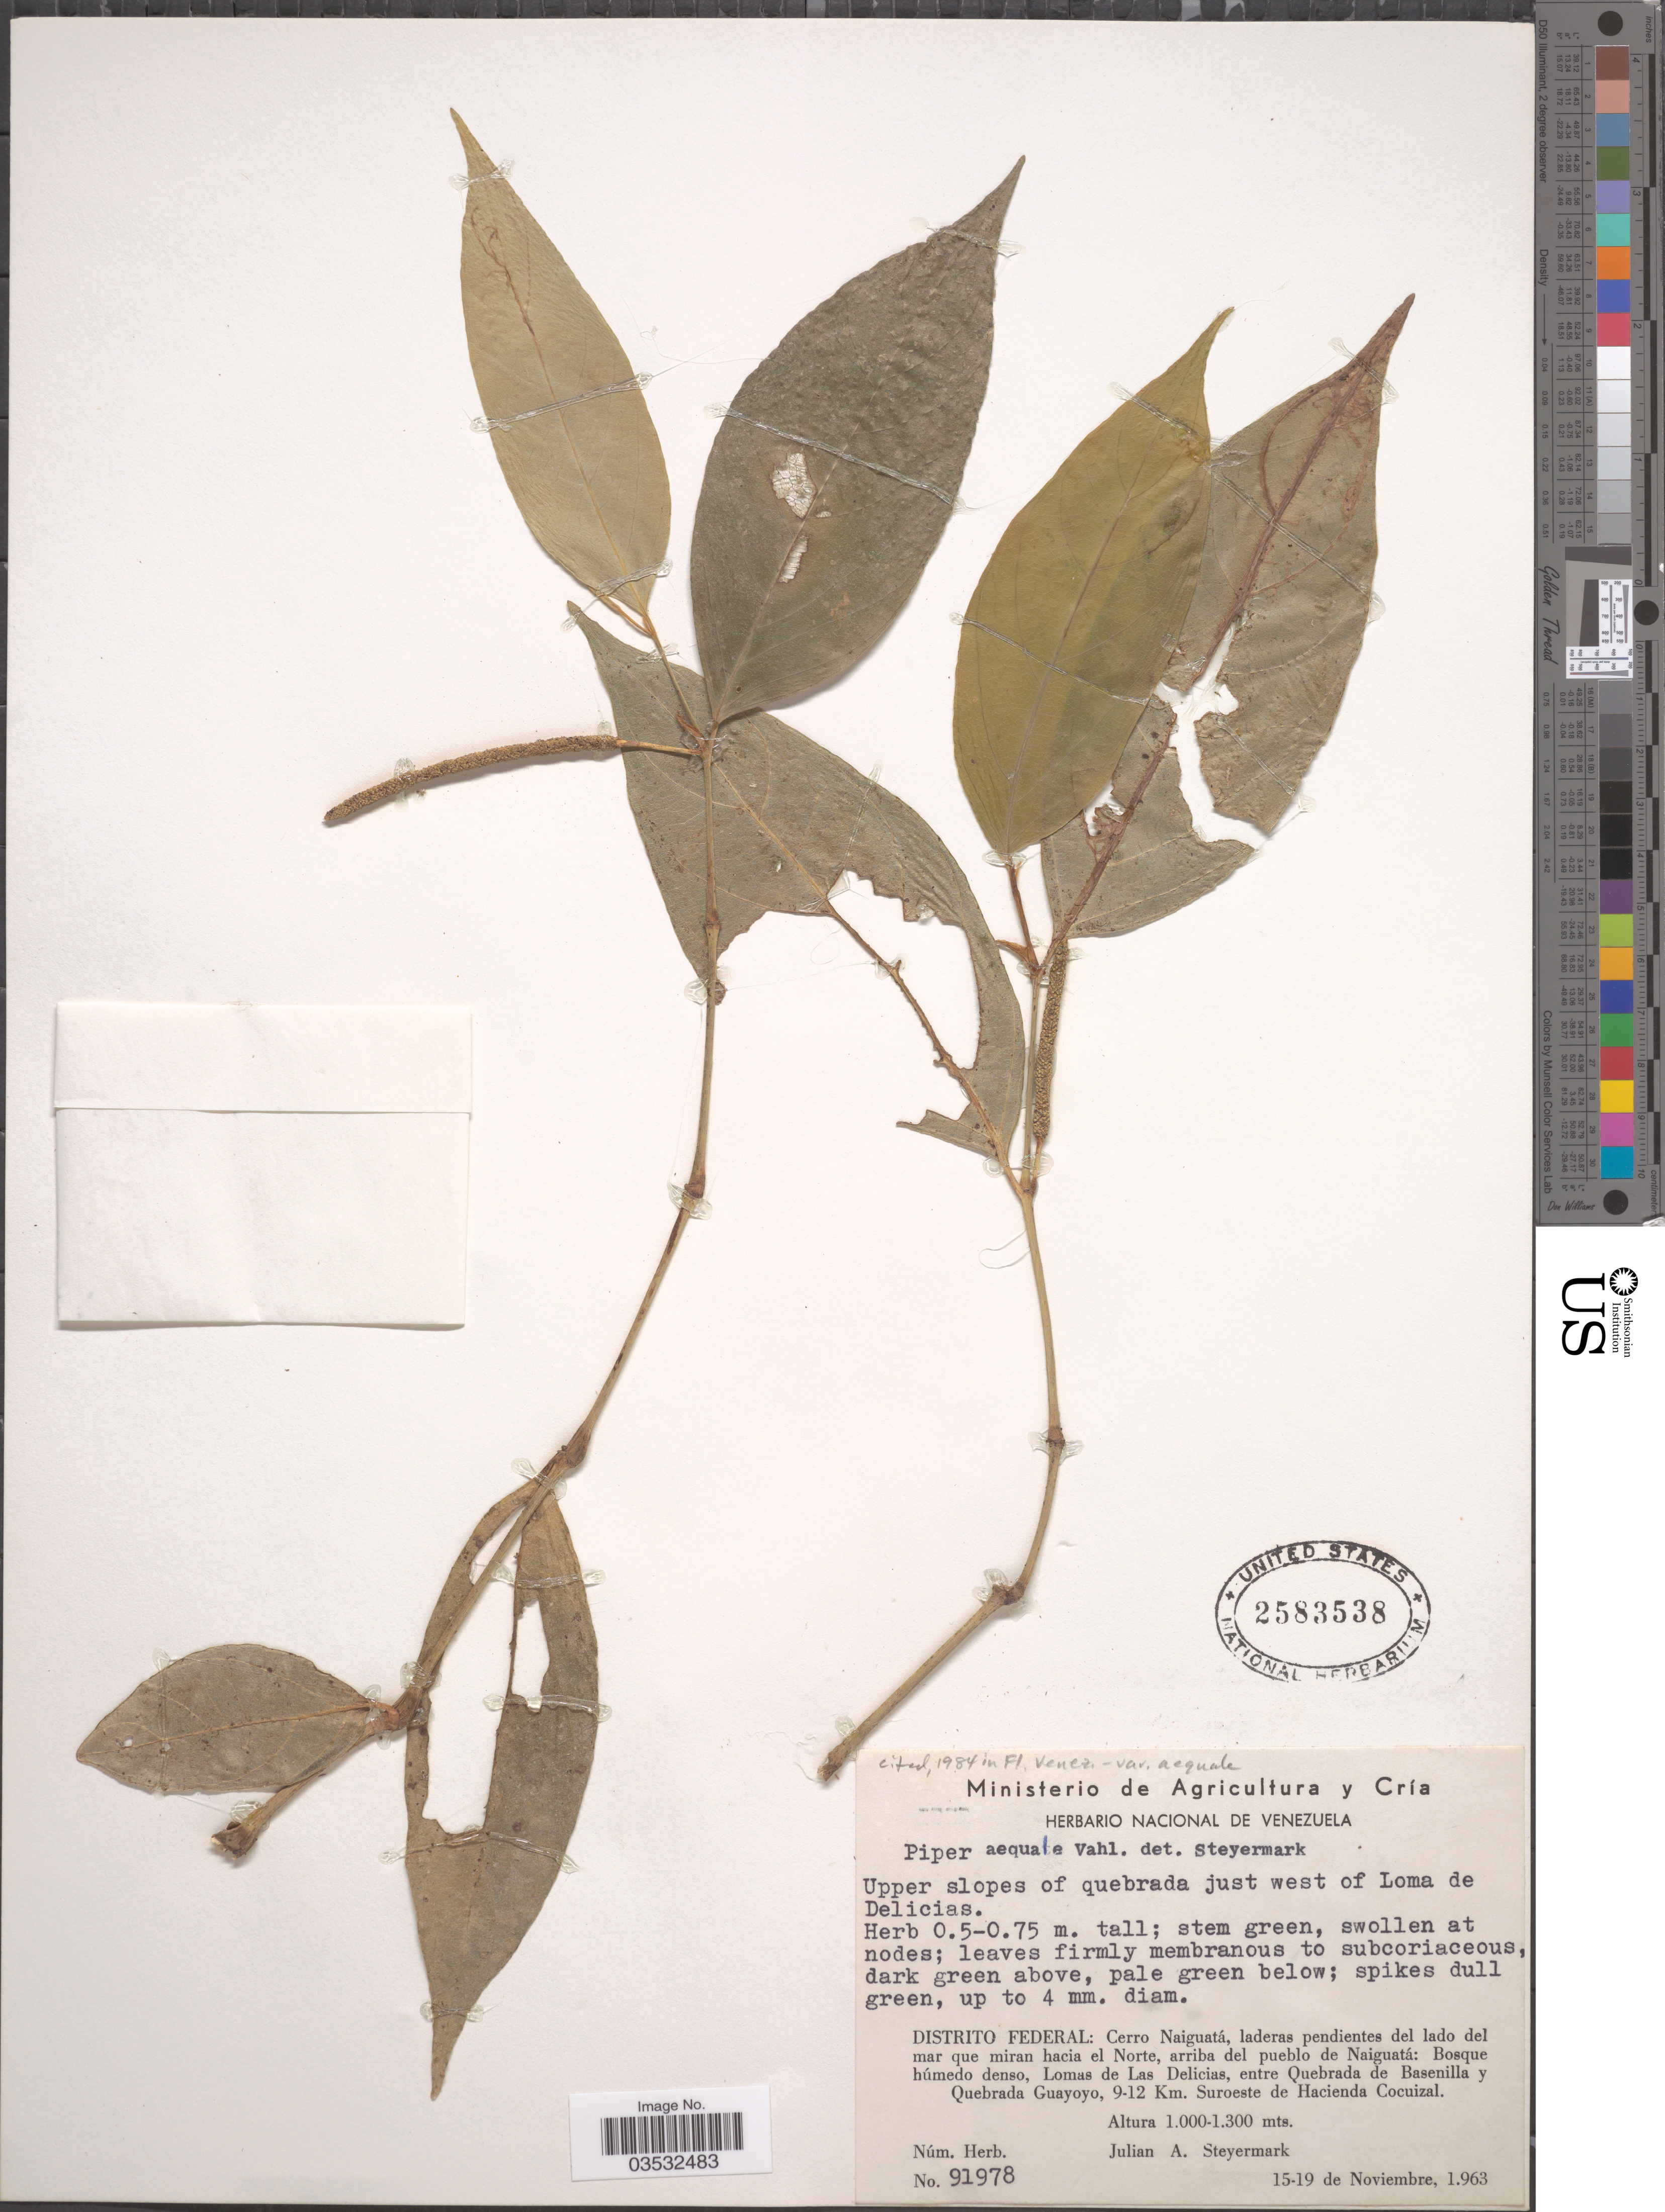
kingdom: Plantae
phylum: Tracheophyta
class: Magnoliopsida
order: Piperales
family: Piperaceae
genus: Piper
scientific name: Piper aequale var. aequale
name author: Vahl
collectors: J. Steyermark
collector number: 91978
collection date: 1963-11-15/1963-11-19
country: Venezuela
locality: Distrito Federal: Cerro Naiguatá, laderas pendientes del lado del mar que miran hacia el Norte, arriba del pueblo de Naiguatá: Lomas de Las Delicias, entre Quebrada de Basenilla y Quebrada Guayoyo, 9-12 Km. Suroeste de Hacienda Cocuizal.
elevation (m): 1000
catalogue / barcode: US 2583538